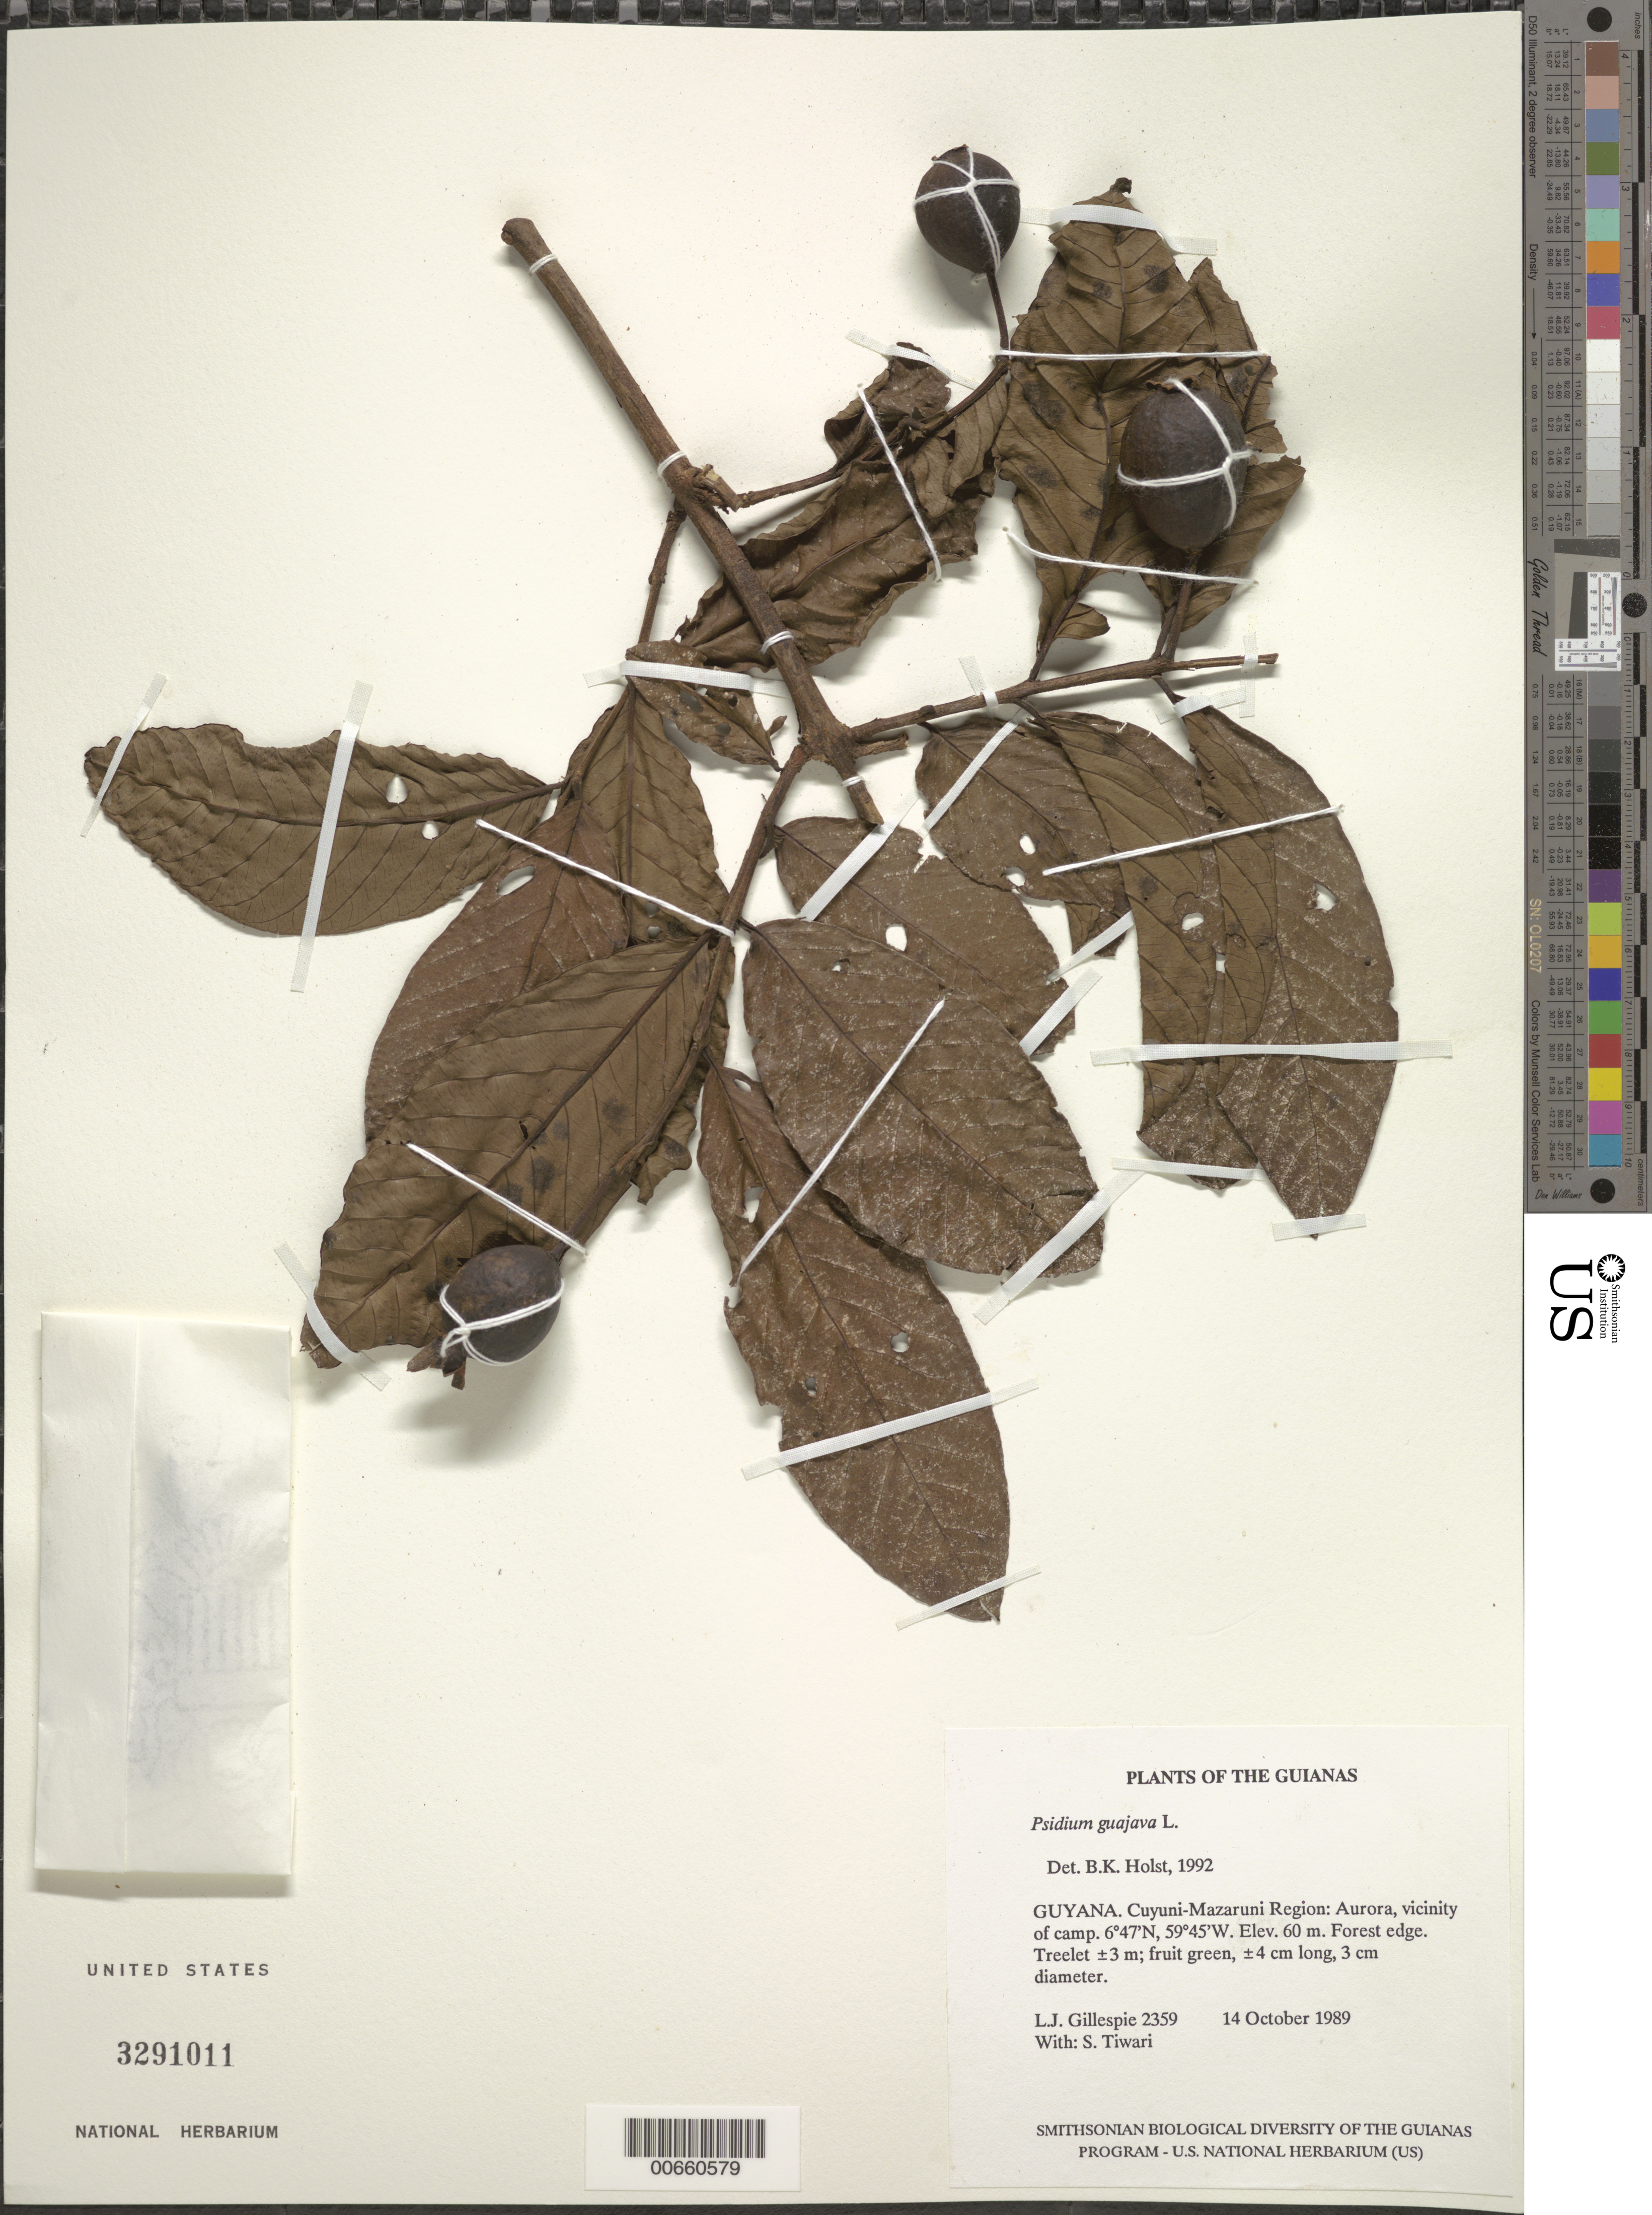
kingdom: Plantae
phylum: Tracheophyta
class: Magnoliopsida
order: Myrtales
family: Myrtaceae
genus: Psidium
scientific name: Psidium guajava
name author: L.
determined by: Holst, Bruce K.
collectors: L. J. Gillespie & S. Tiwari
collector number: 2359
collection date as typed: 14 October 1989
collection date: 1989-10-14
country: Guyana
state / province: Cuyuni-Mazaruni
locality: Aurora, vicinity of camp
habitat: Forest edge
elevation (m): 60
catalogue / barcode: US 3291011